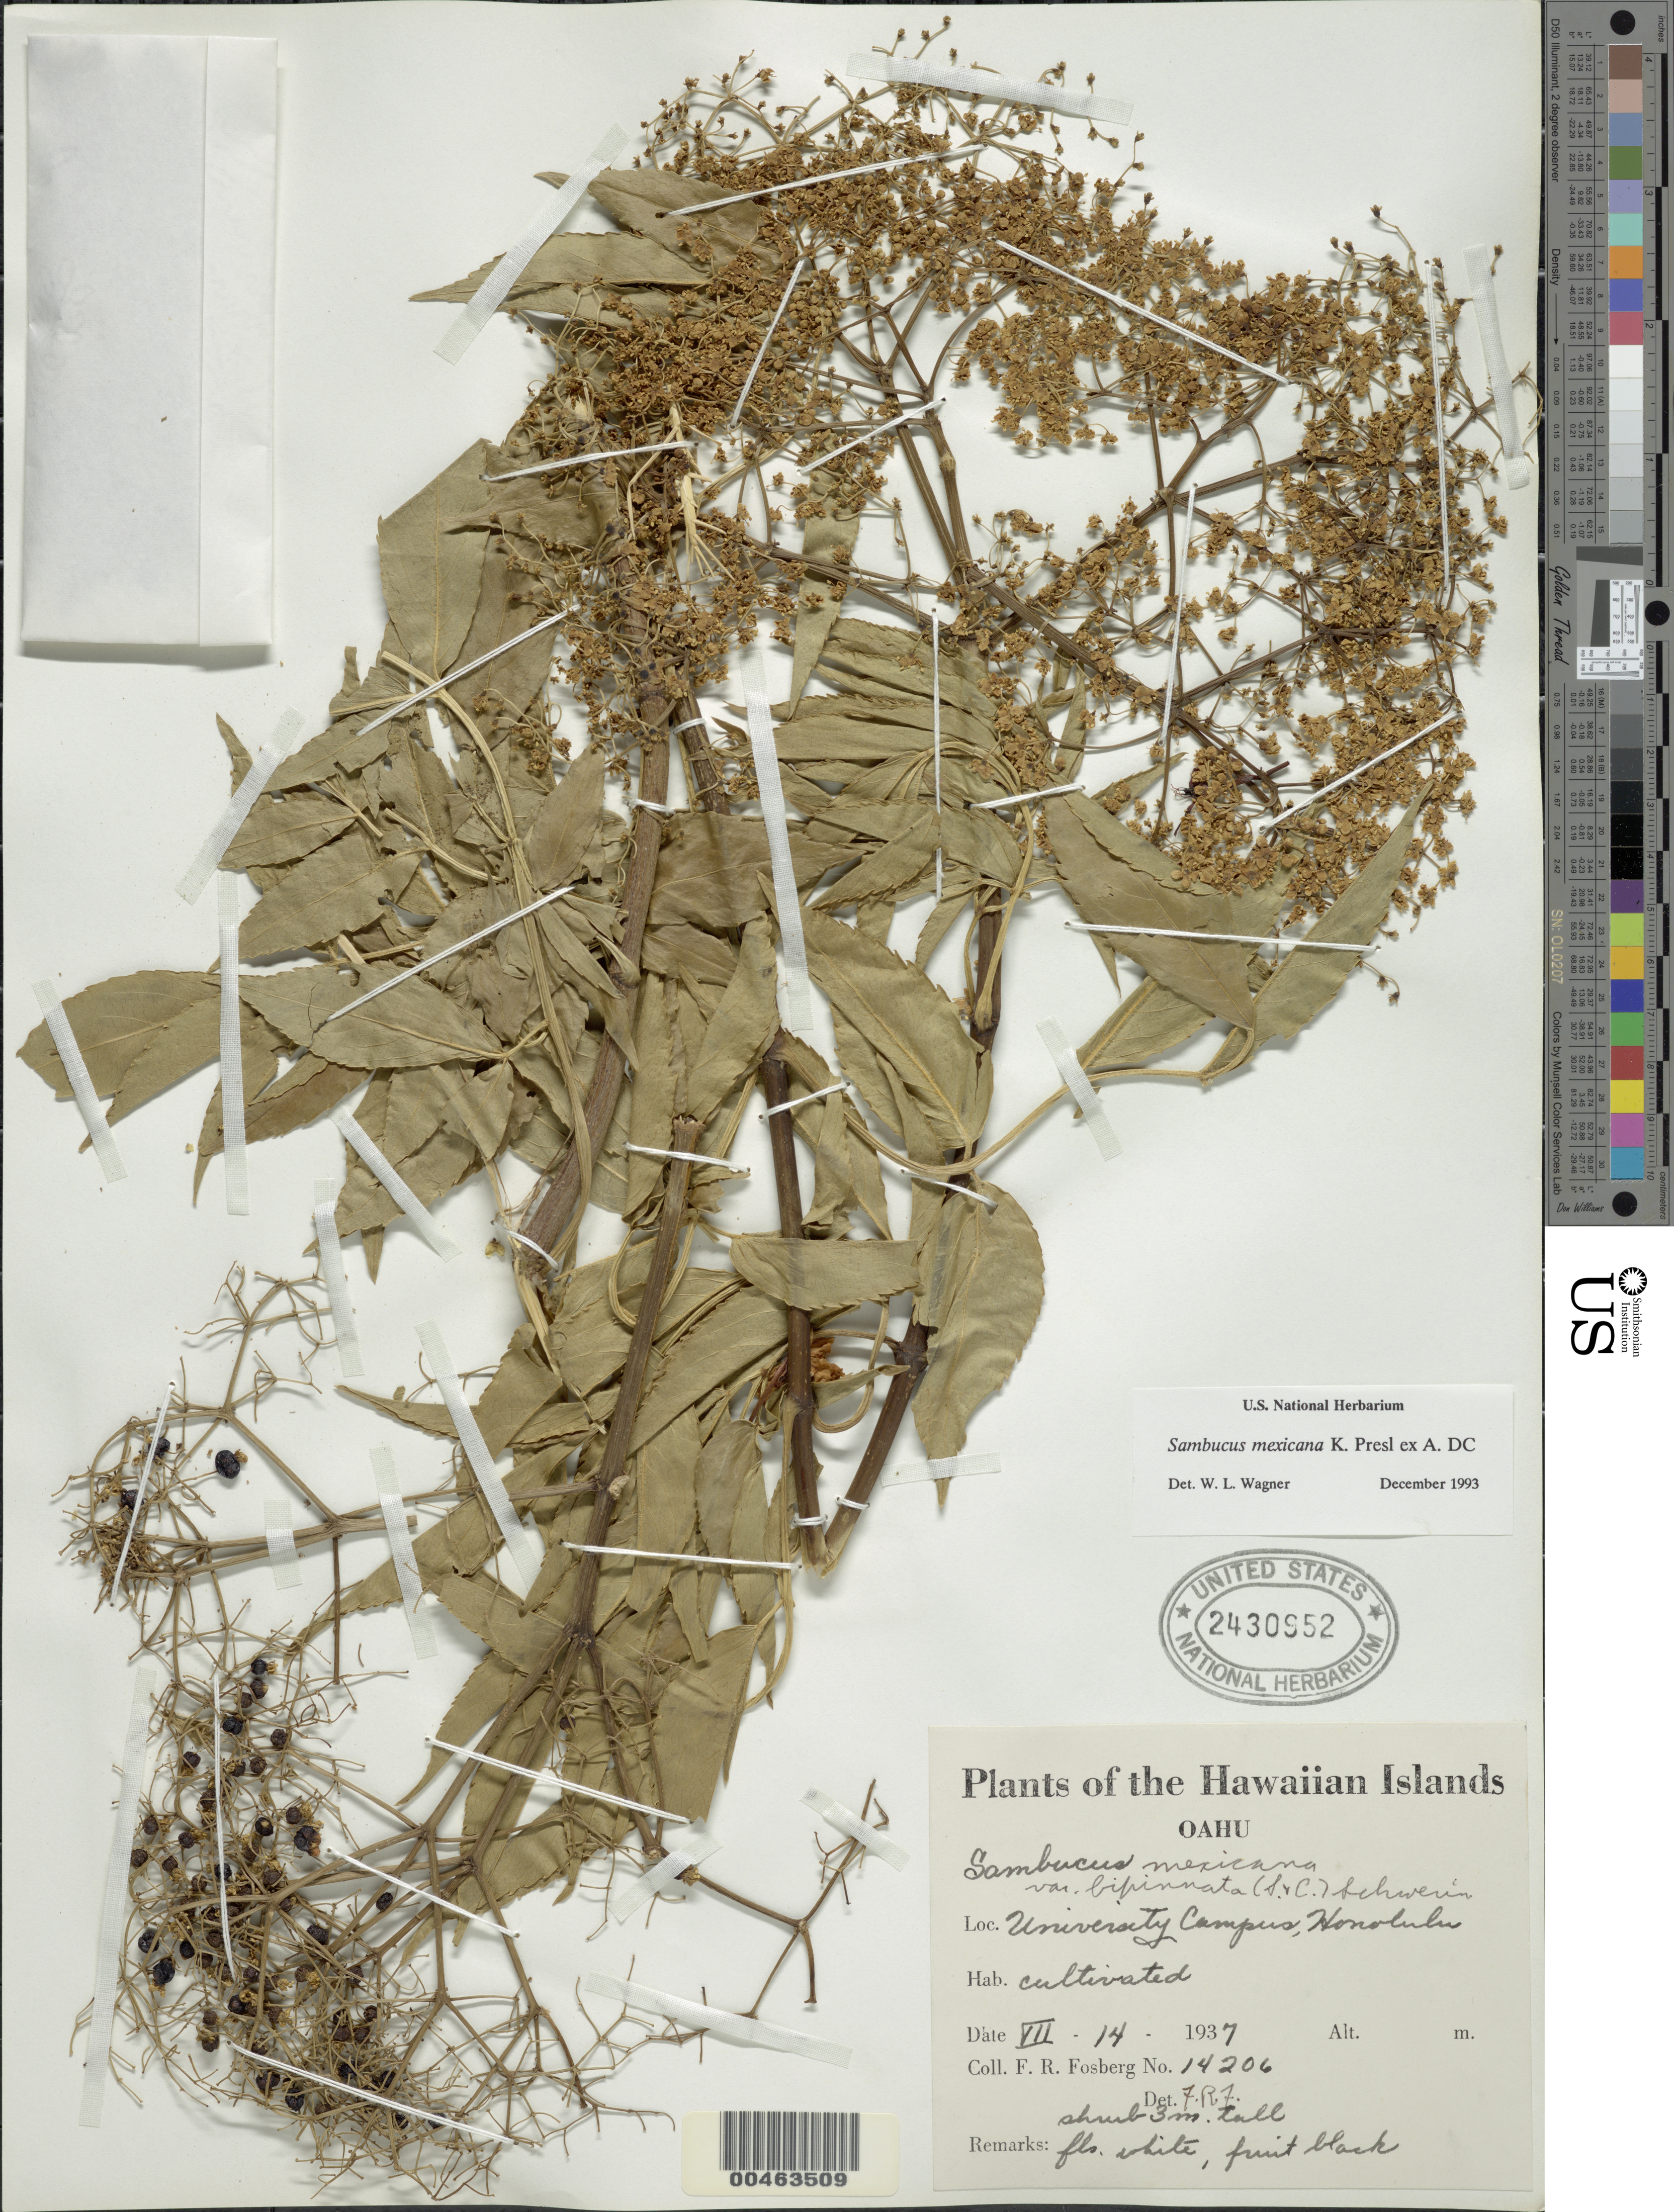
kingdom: Plantae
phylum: Tracheophyta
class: Magnoliopsida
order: Dipsacales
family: Viburnaceae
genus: Sambucus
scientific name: Sambucus canadensis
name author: L.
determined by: Whittemore, A. T.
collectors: F. R. Fosberg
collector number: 14206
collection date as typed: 14 Jul 1937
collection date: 1937-07-14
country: United States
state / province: Hawaii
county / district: Honolulu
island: Oahu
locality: University Campus, Honolulu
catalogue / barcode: US 2430952